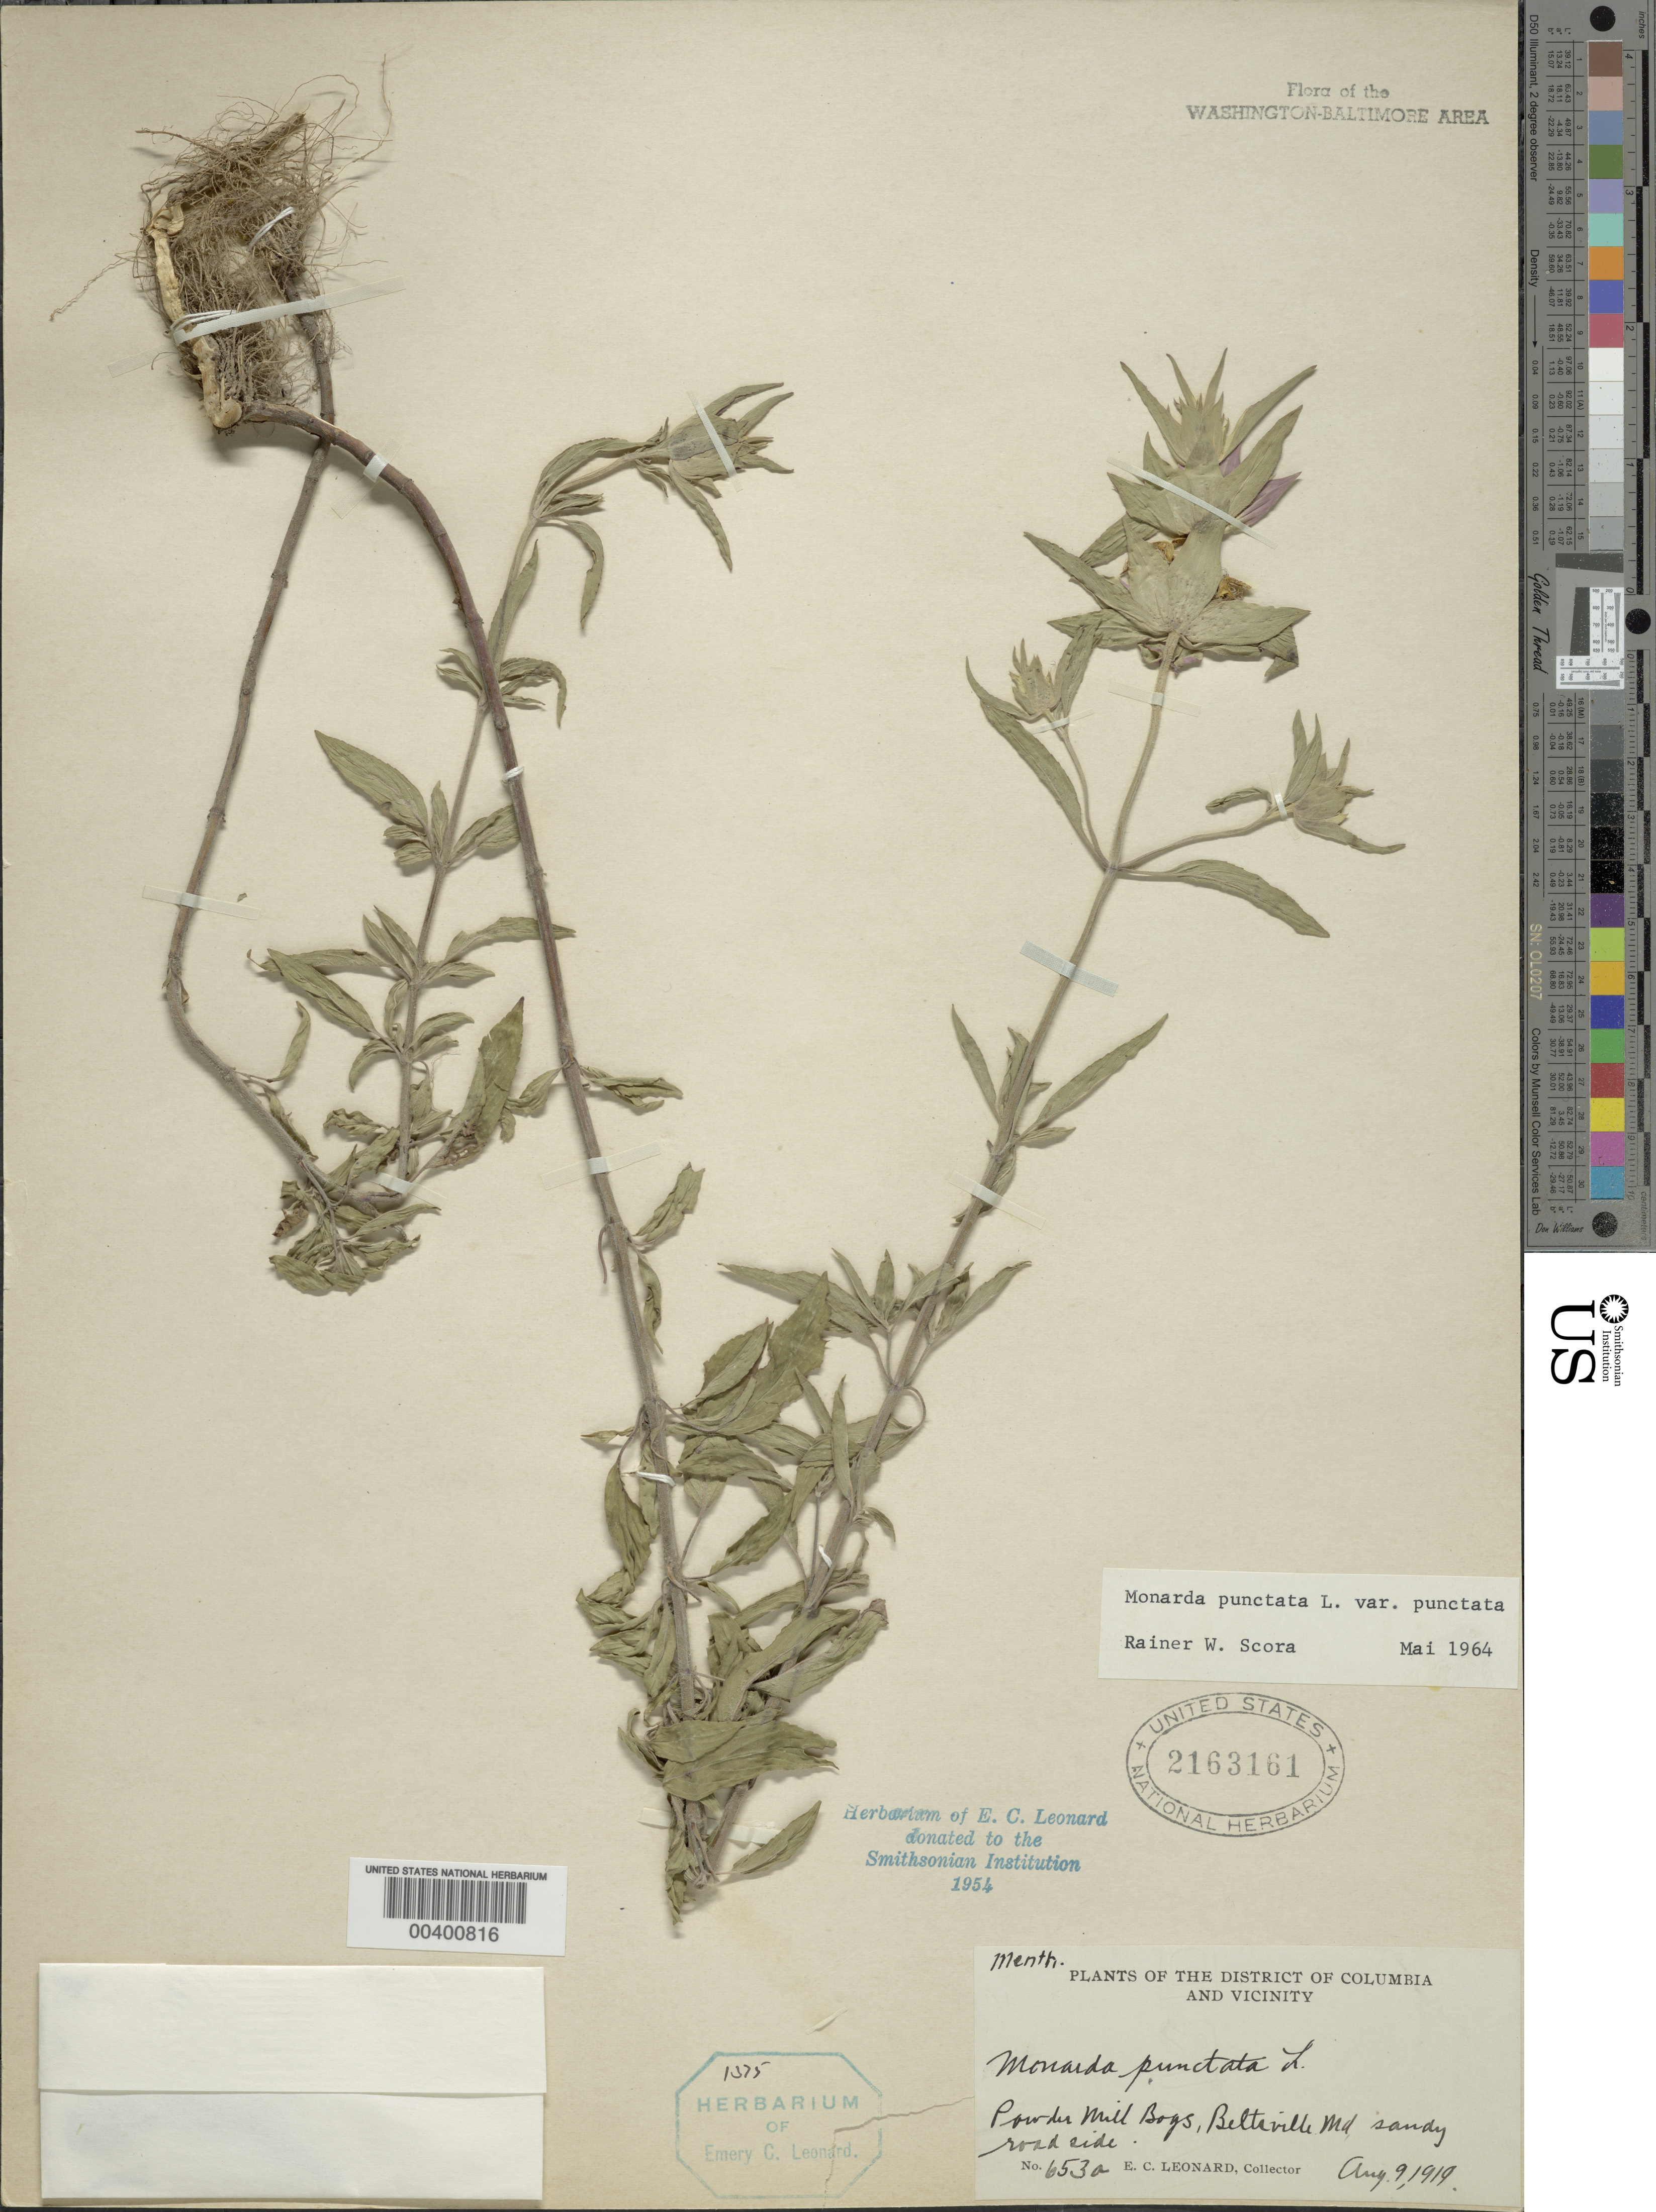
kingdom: Plantae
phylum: Tracheophyta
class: Magnoliopsida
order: Lamiales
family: Lamiaceae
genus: Monarda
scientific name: Monarda punctata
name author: L.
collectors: E. C. Leonard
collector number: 653A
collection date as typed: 09 Aug 1919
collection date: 1919-08-09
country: United States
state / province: Maryland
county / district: Prince George's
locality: Powdermill Bogs, west of Beltsville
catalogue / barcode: US 2163161